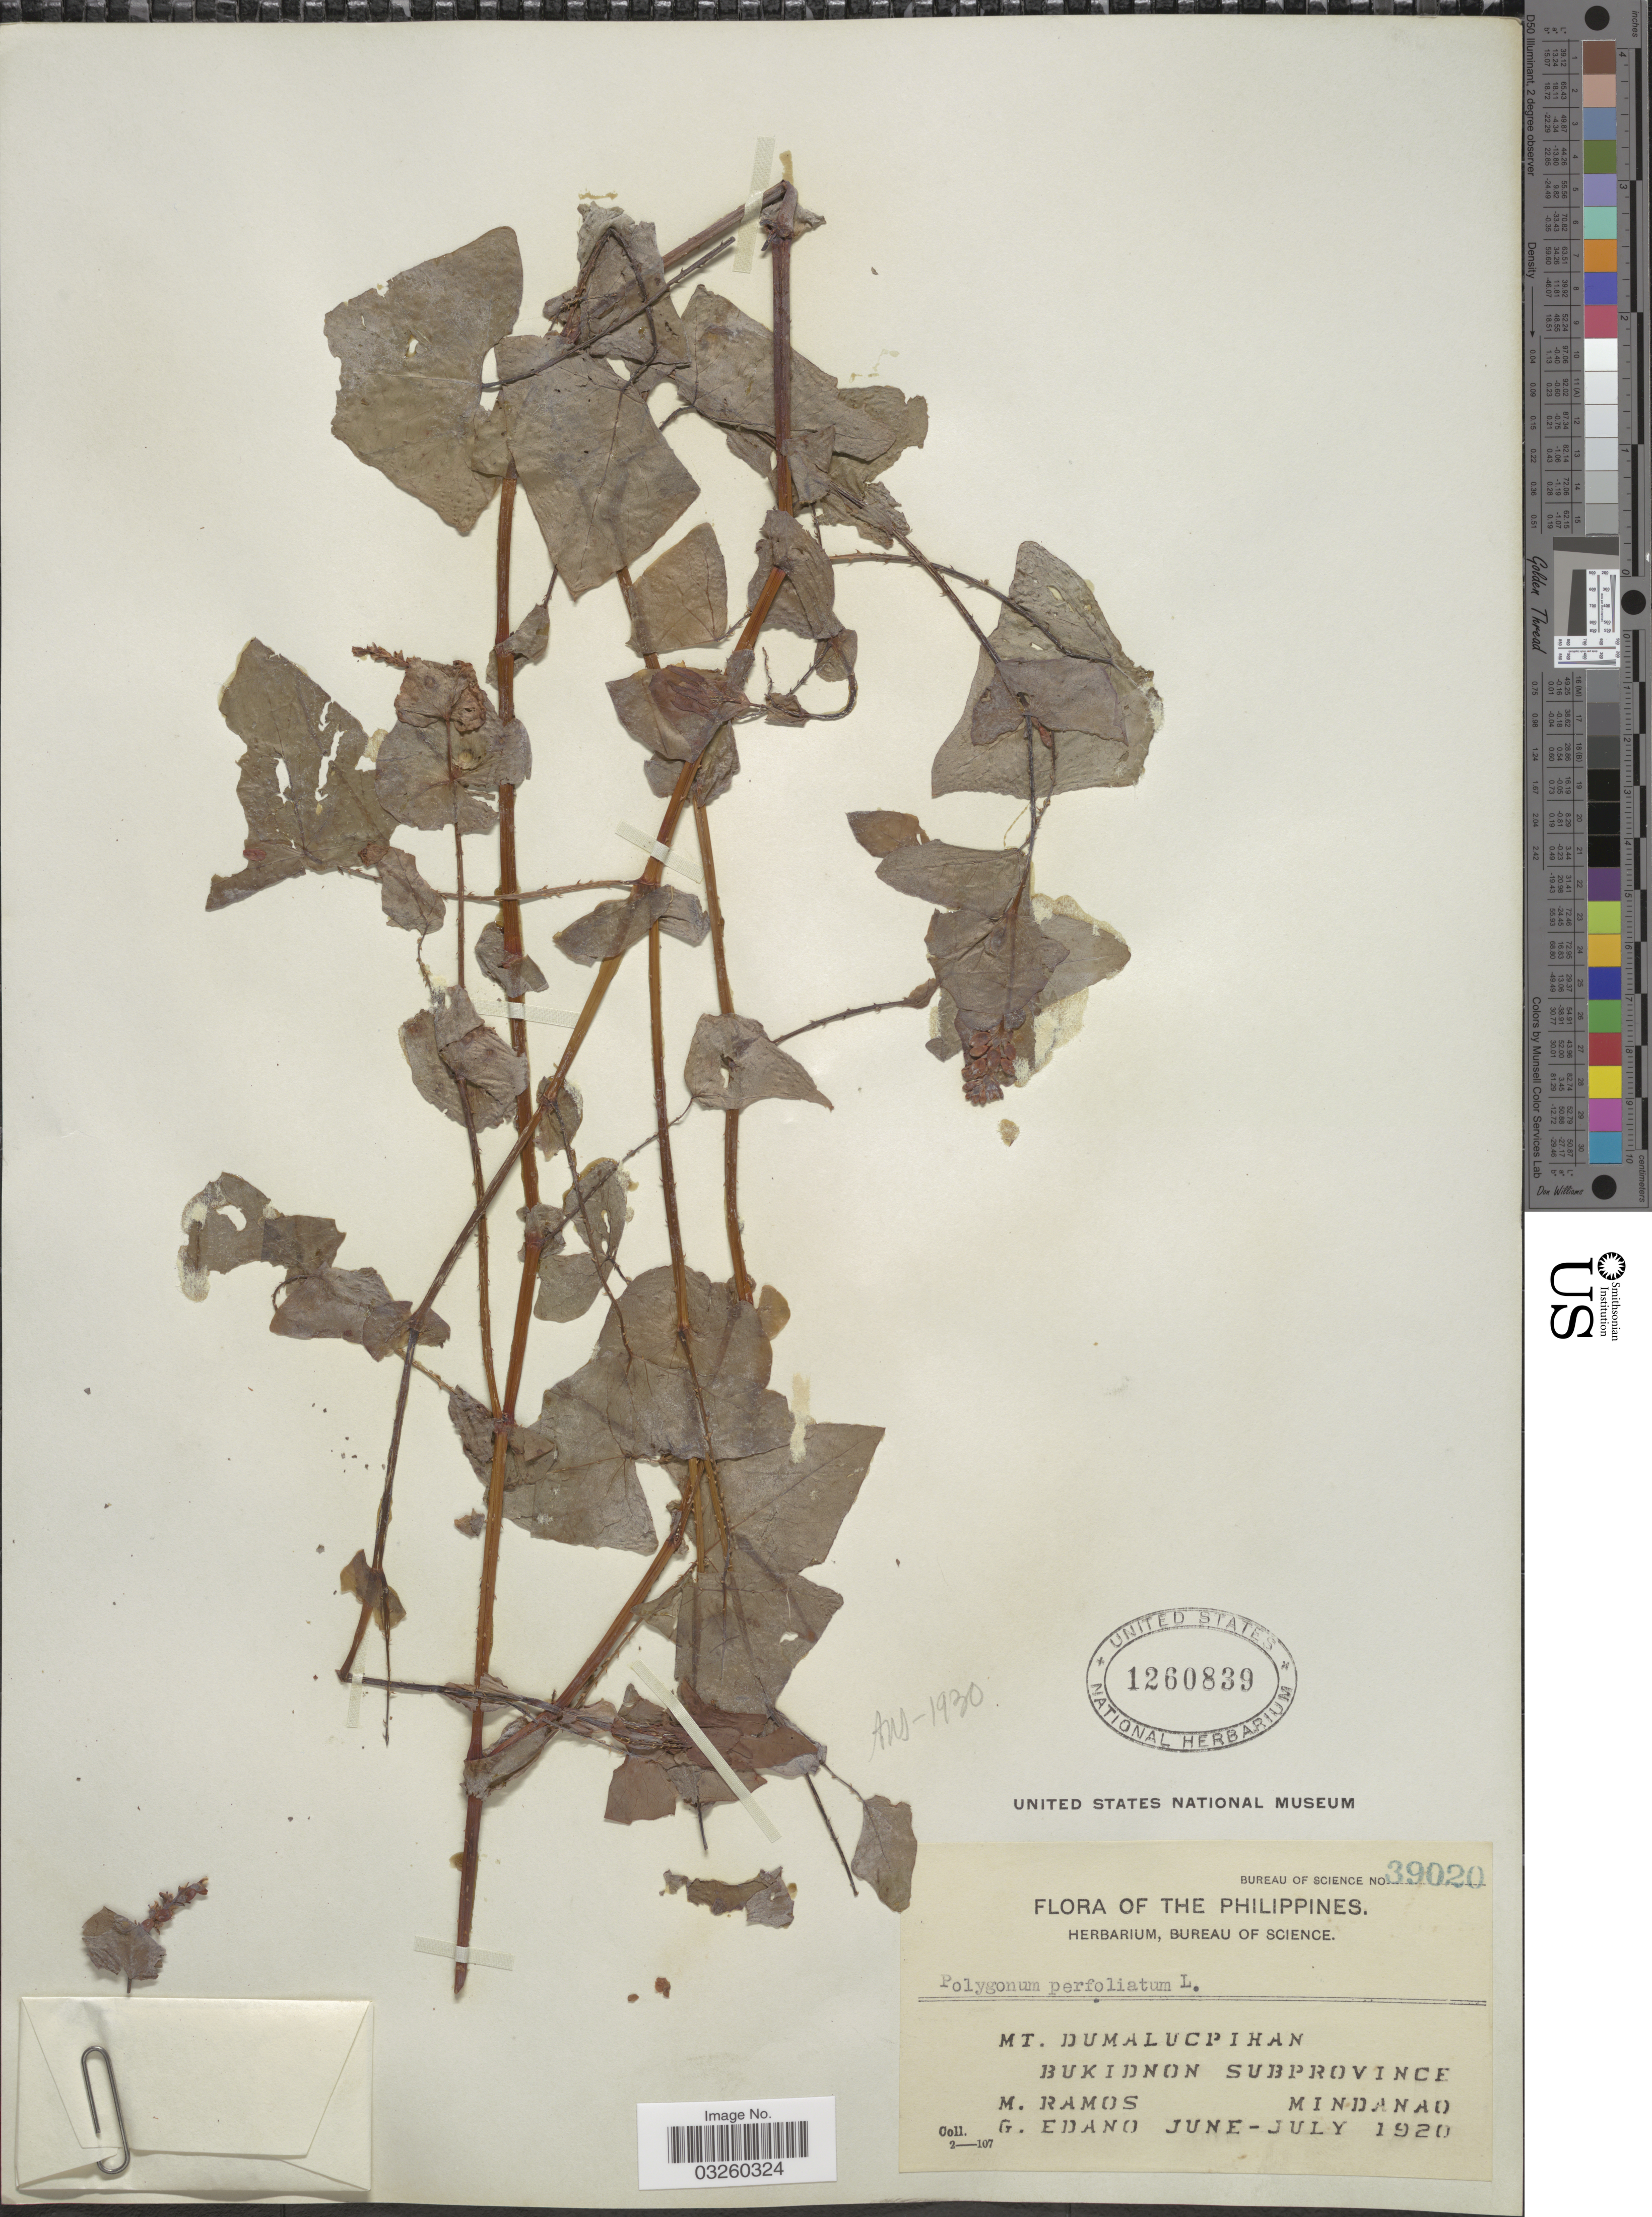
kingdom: Plantae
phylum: Tracheophyta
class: Magnoliopsida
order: Caryophyllales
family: Polygonaceae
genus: Polygonum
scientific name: Polygonum perfoliatum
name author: L.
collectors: M. Ramos & G. Edaño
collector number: Bureau of Science 39020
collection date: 1920-06/1920-07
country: Philippines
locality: Mt. Dumalucpihan. Bukidnon Subprovince. Mindanao.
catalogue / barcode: US 1260839